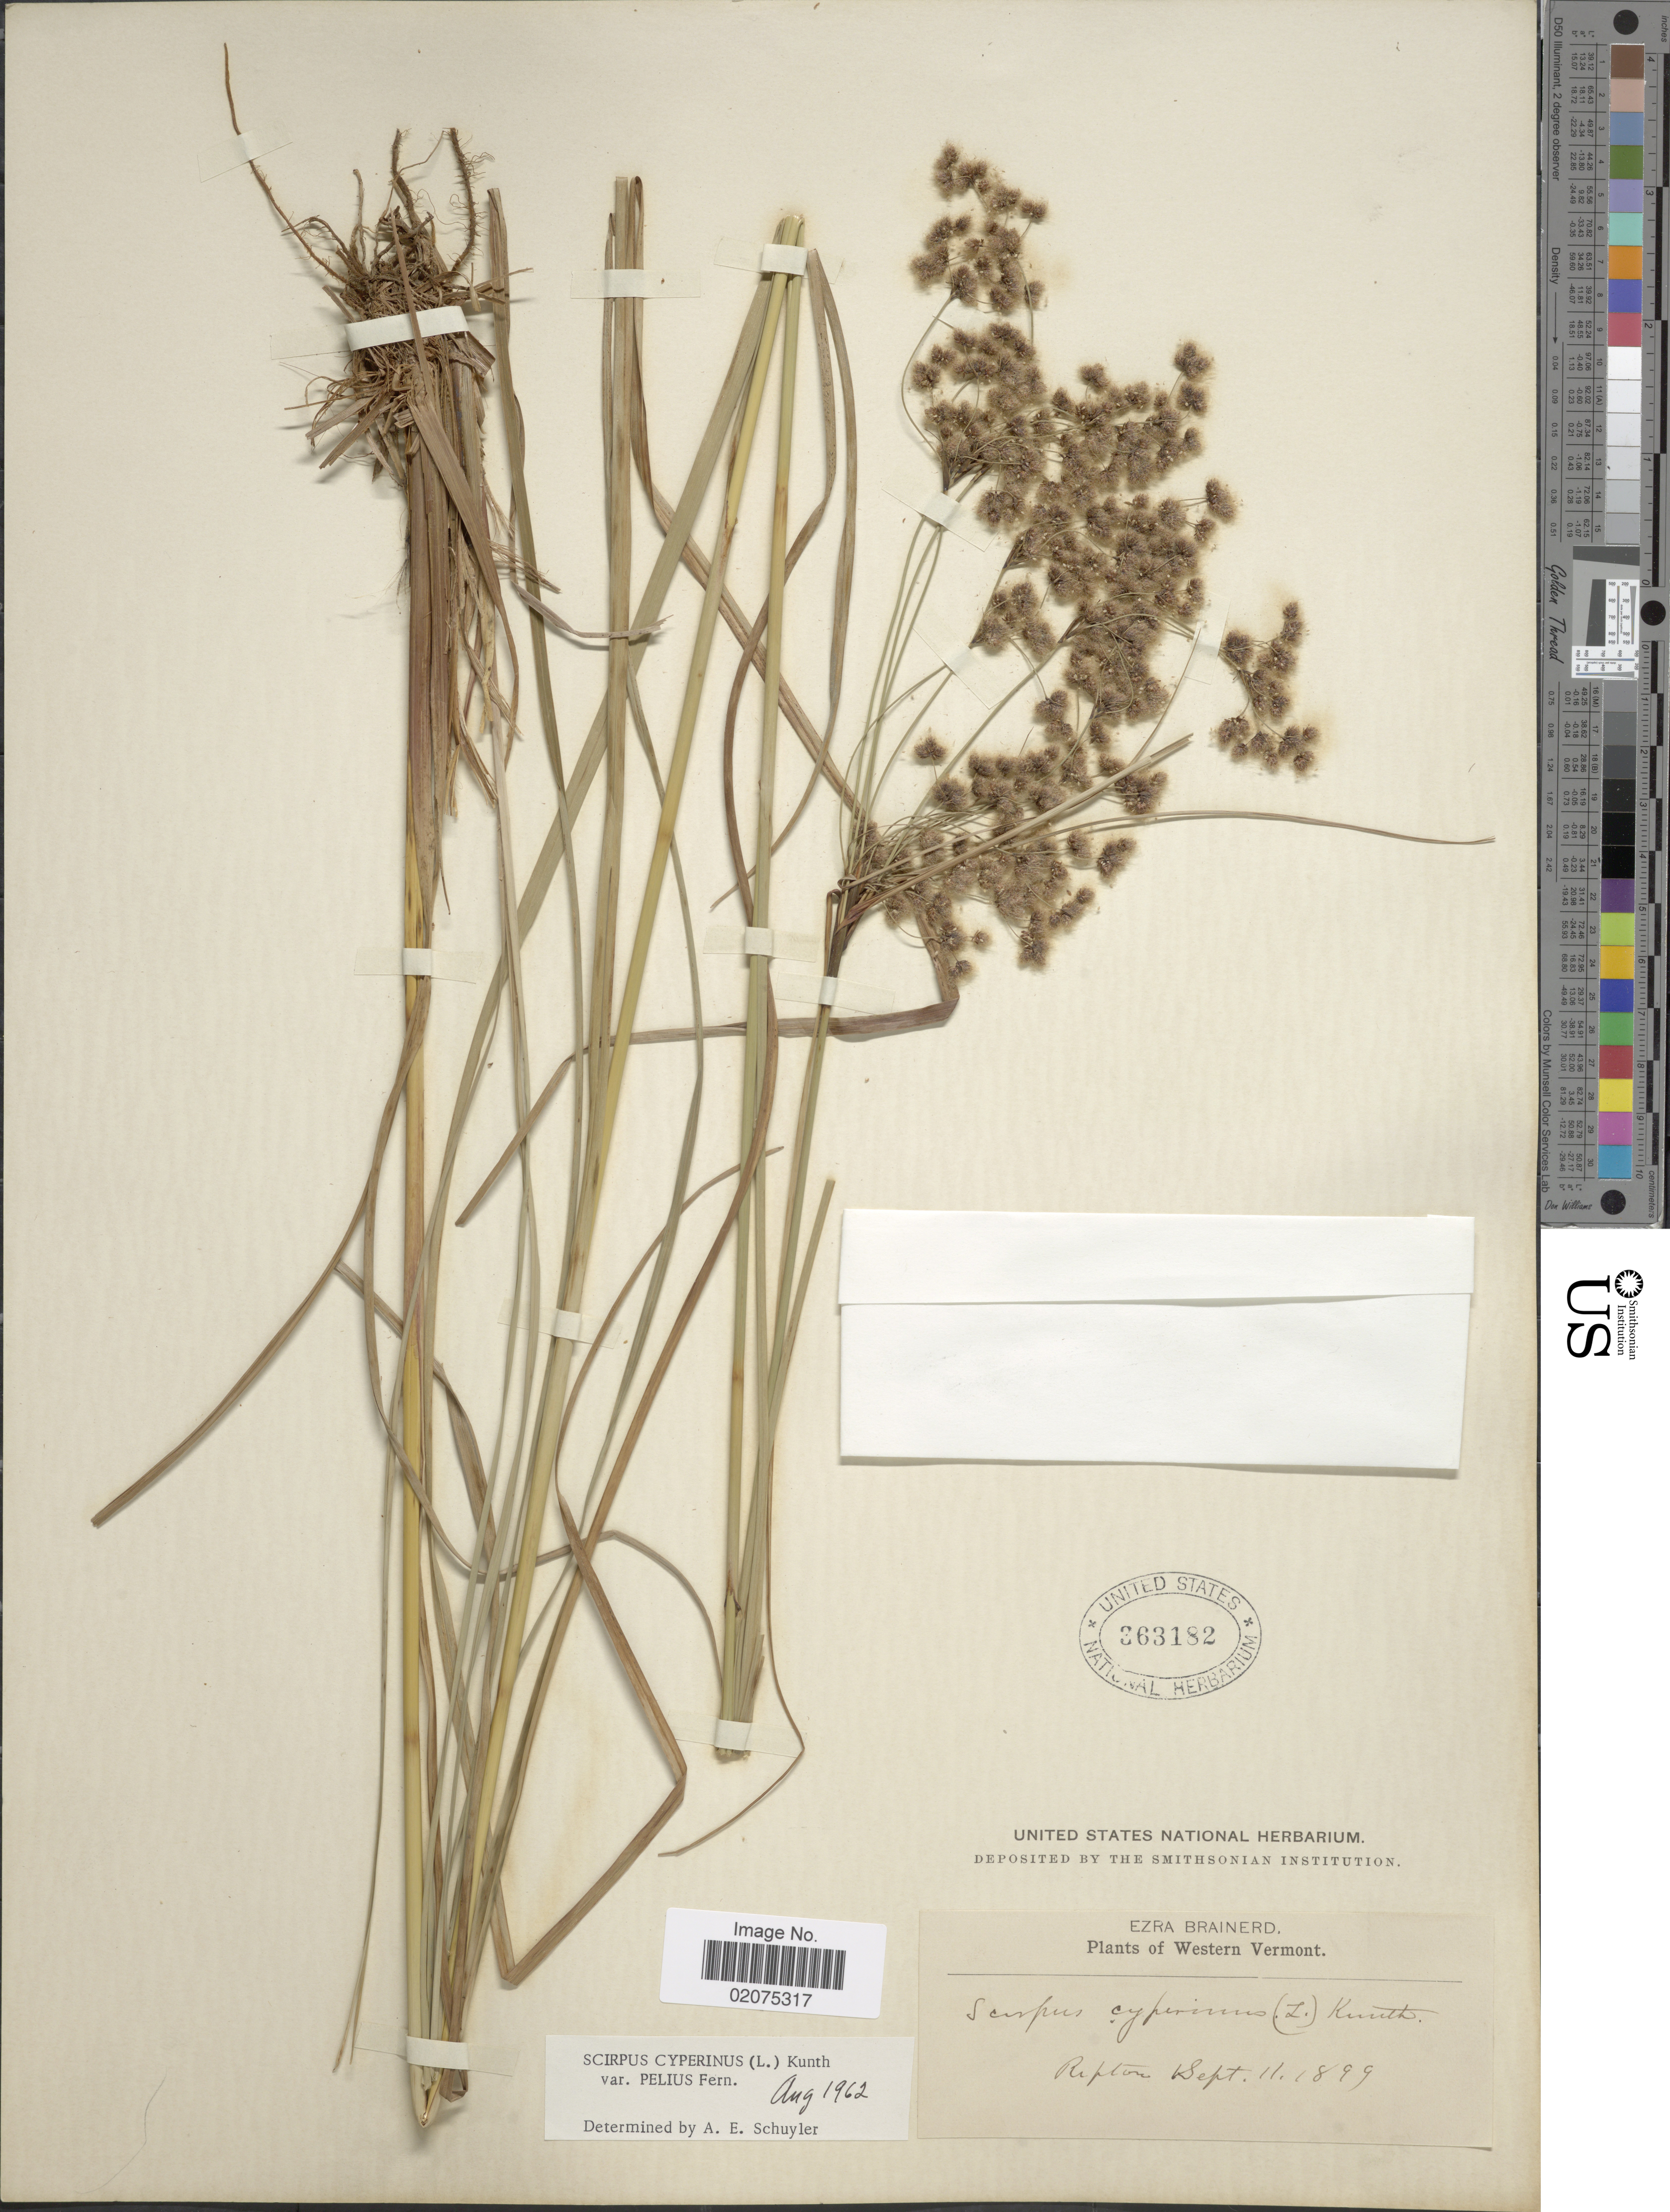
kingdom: Plantae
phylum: Tracheophyta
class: Liliopsida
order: Poales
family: Cyperaceae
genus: Scirpus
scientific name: Scirpus cyperinus var. pelius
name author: Fernald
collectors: E. Brainerd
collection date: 1899-09-11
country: United States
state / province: Vermont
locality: Western Vermont, Ripton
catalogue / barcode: US 363182